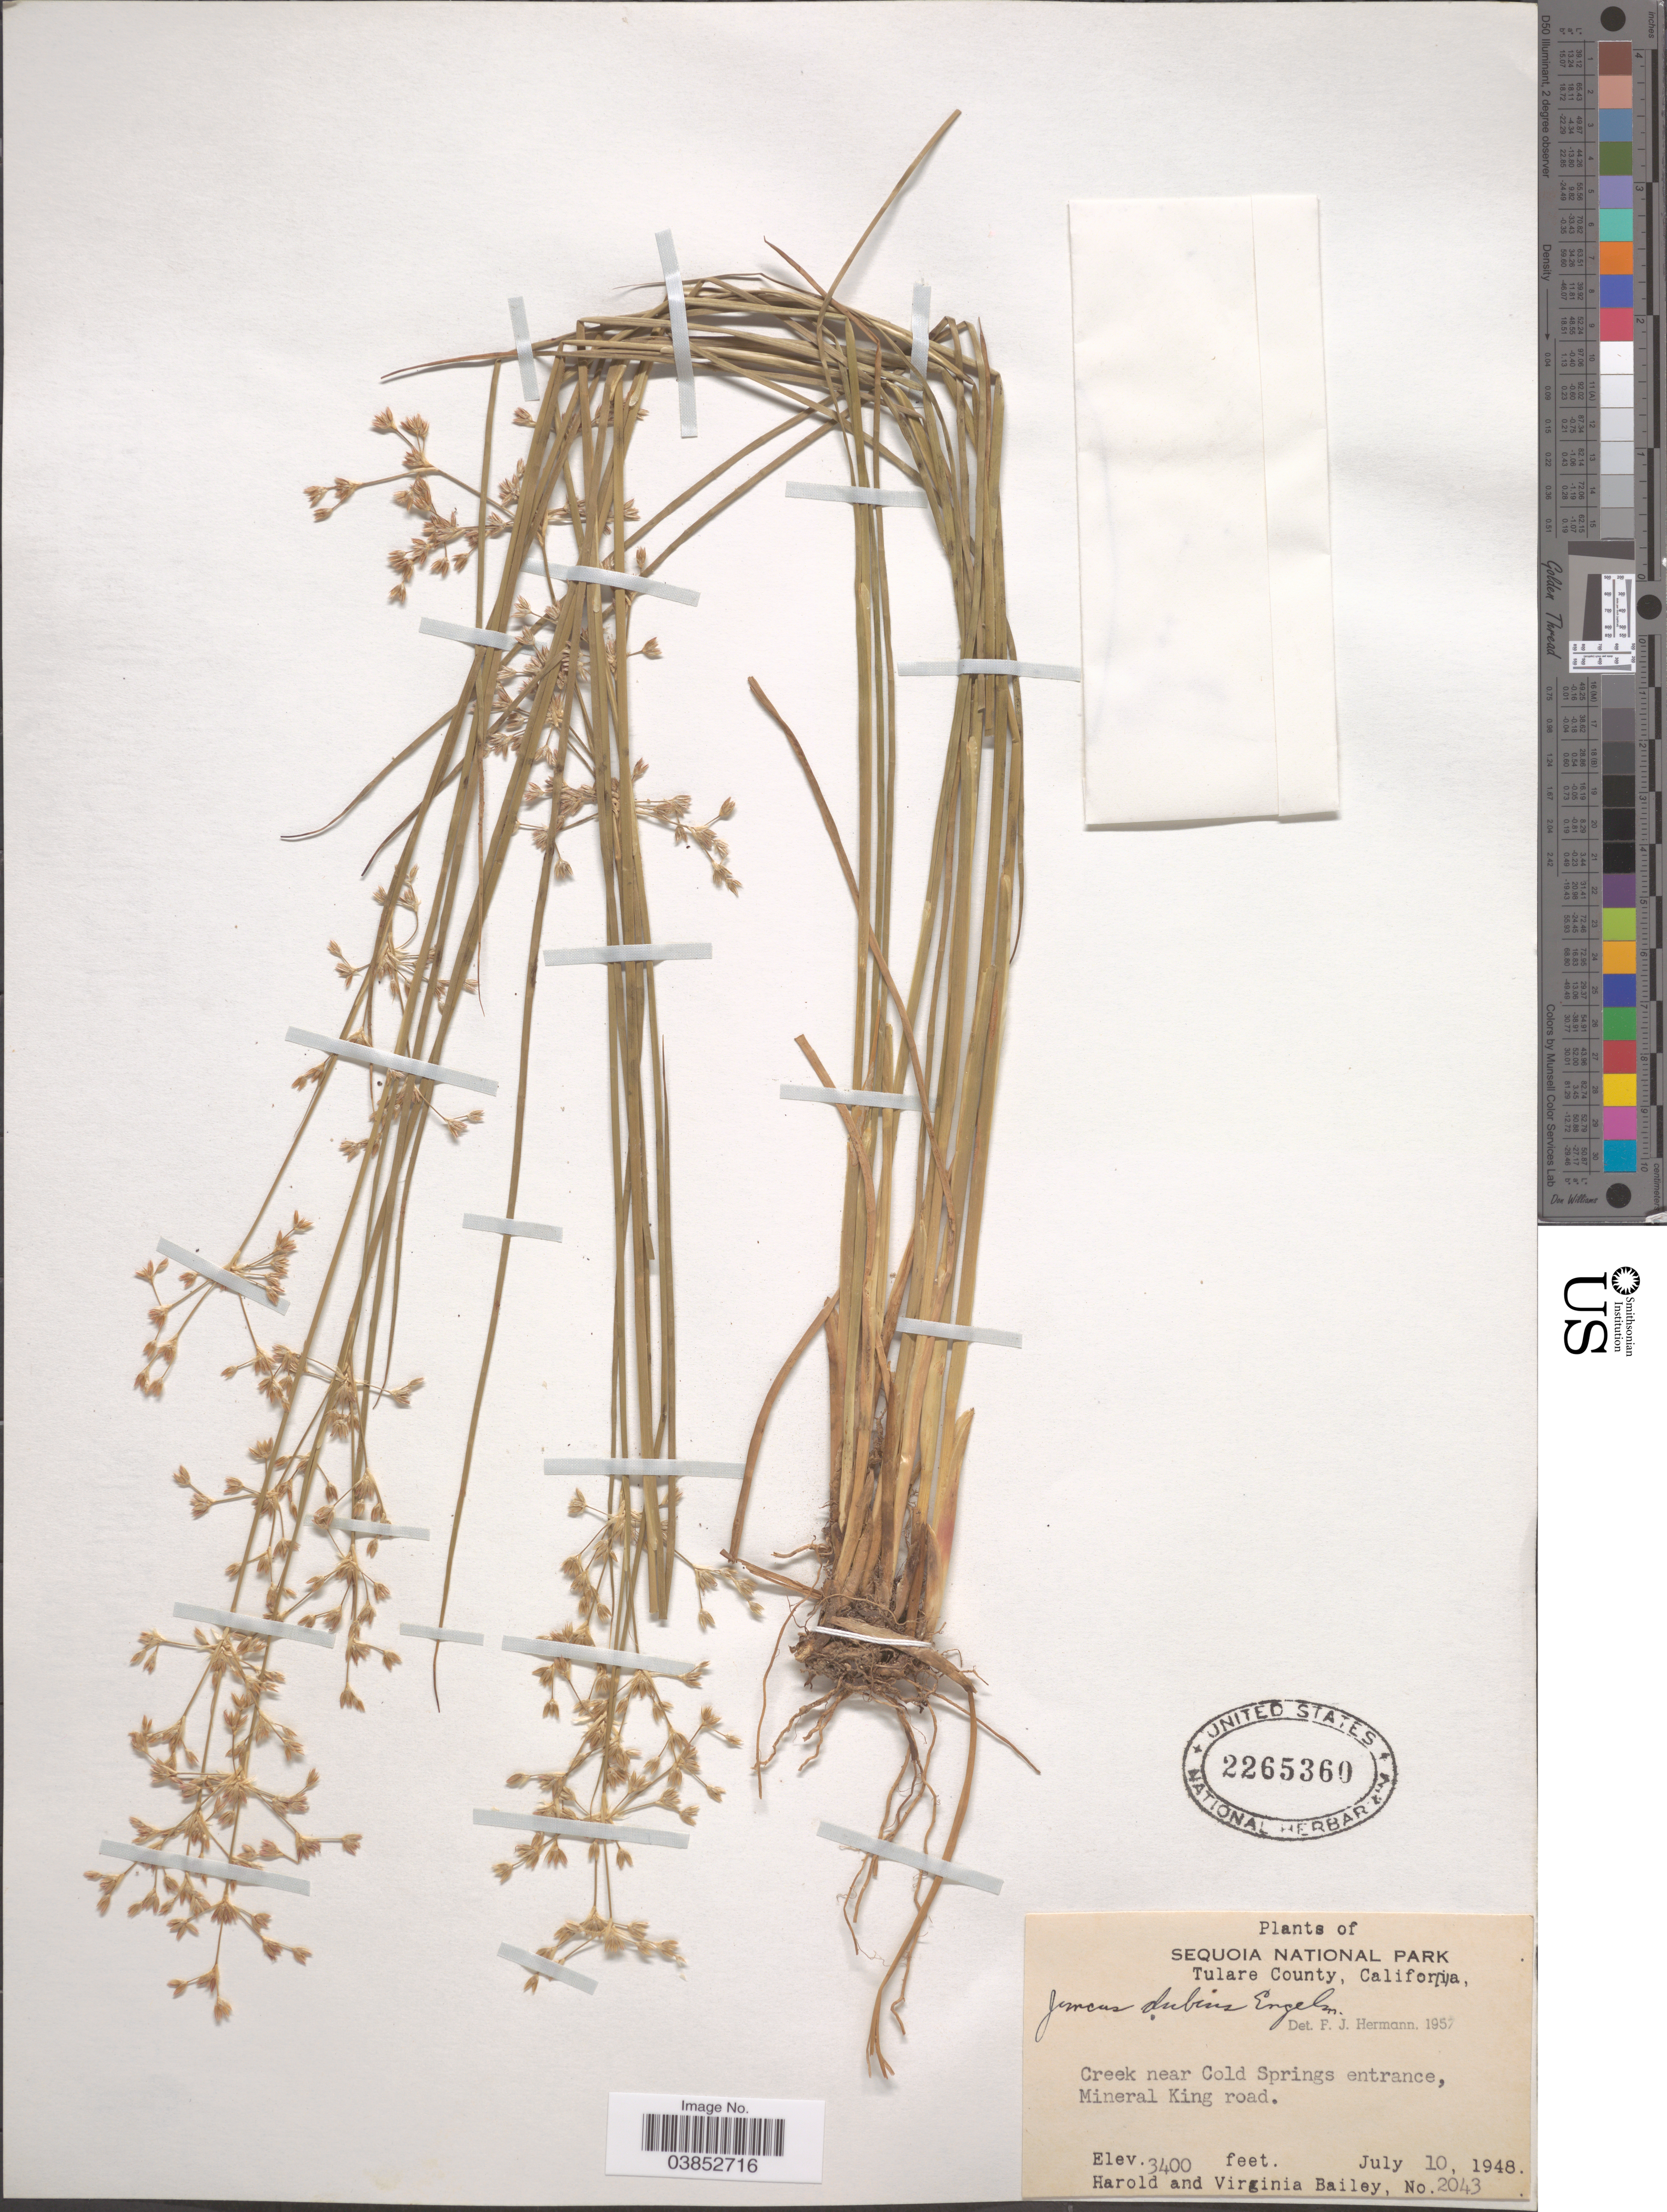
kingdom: Plantae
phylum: Tracheophyta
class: Liliopsida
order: Poales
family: Juncaceae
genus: Juncus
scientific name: Juncus dubius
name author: Engelm.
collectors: H. Bailey & V. L. Bailey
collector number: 2043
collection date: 1948-07-10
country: United States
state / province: California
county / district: Tulare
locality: Sequoia National Park. Tulare County. Creek near Cold Springs entrance, Mineral King road.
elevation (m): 1036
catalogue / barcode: US 2265360